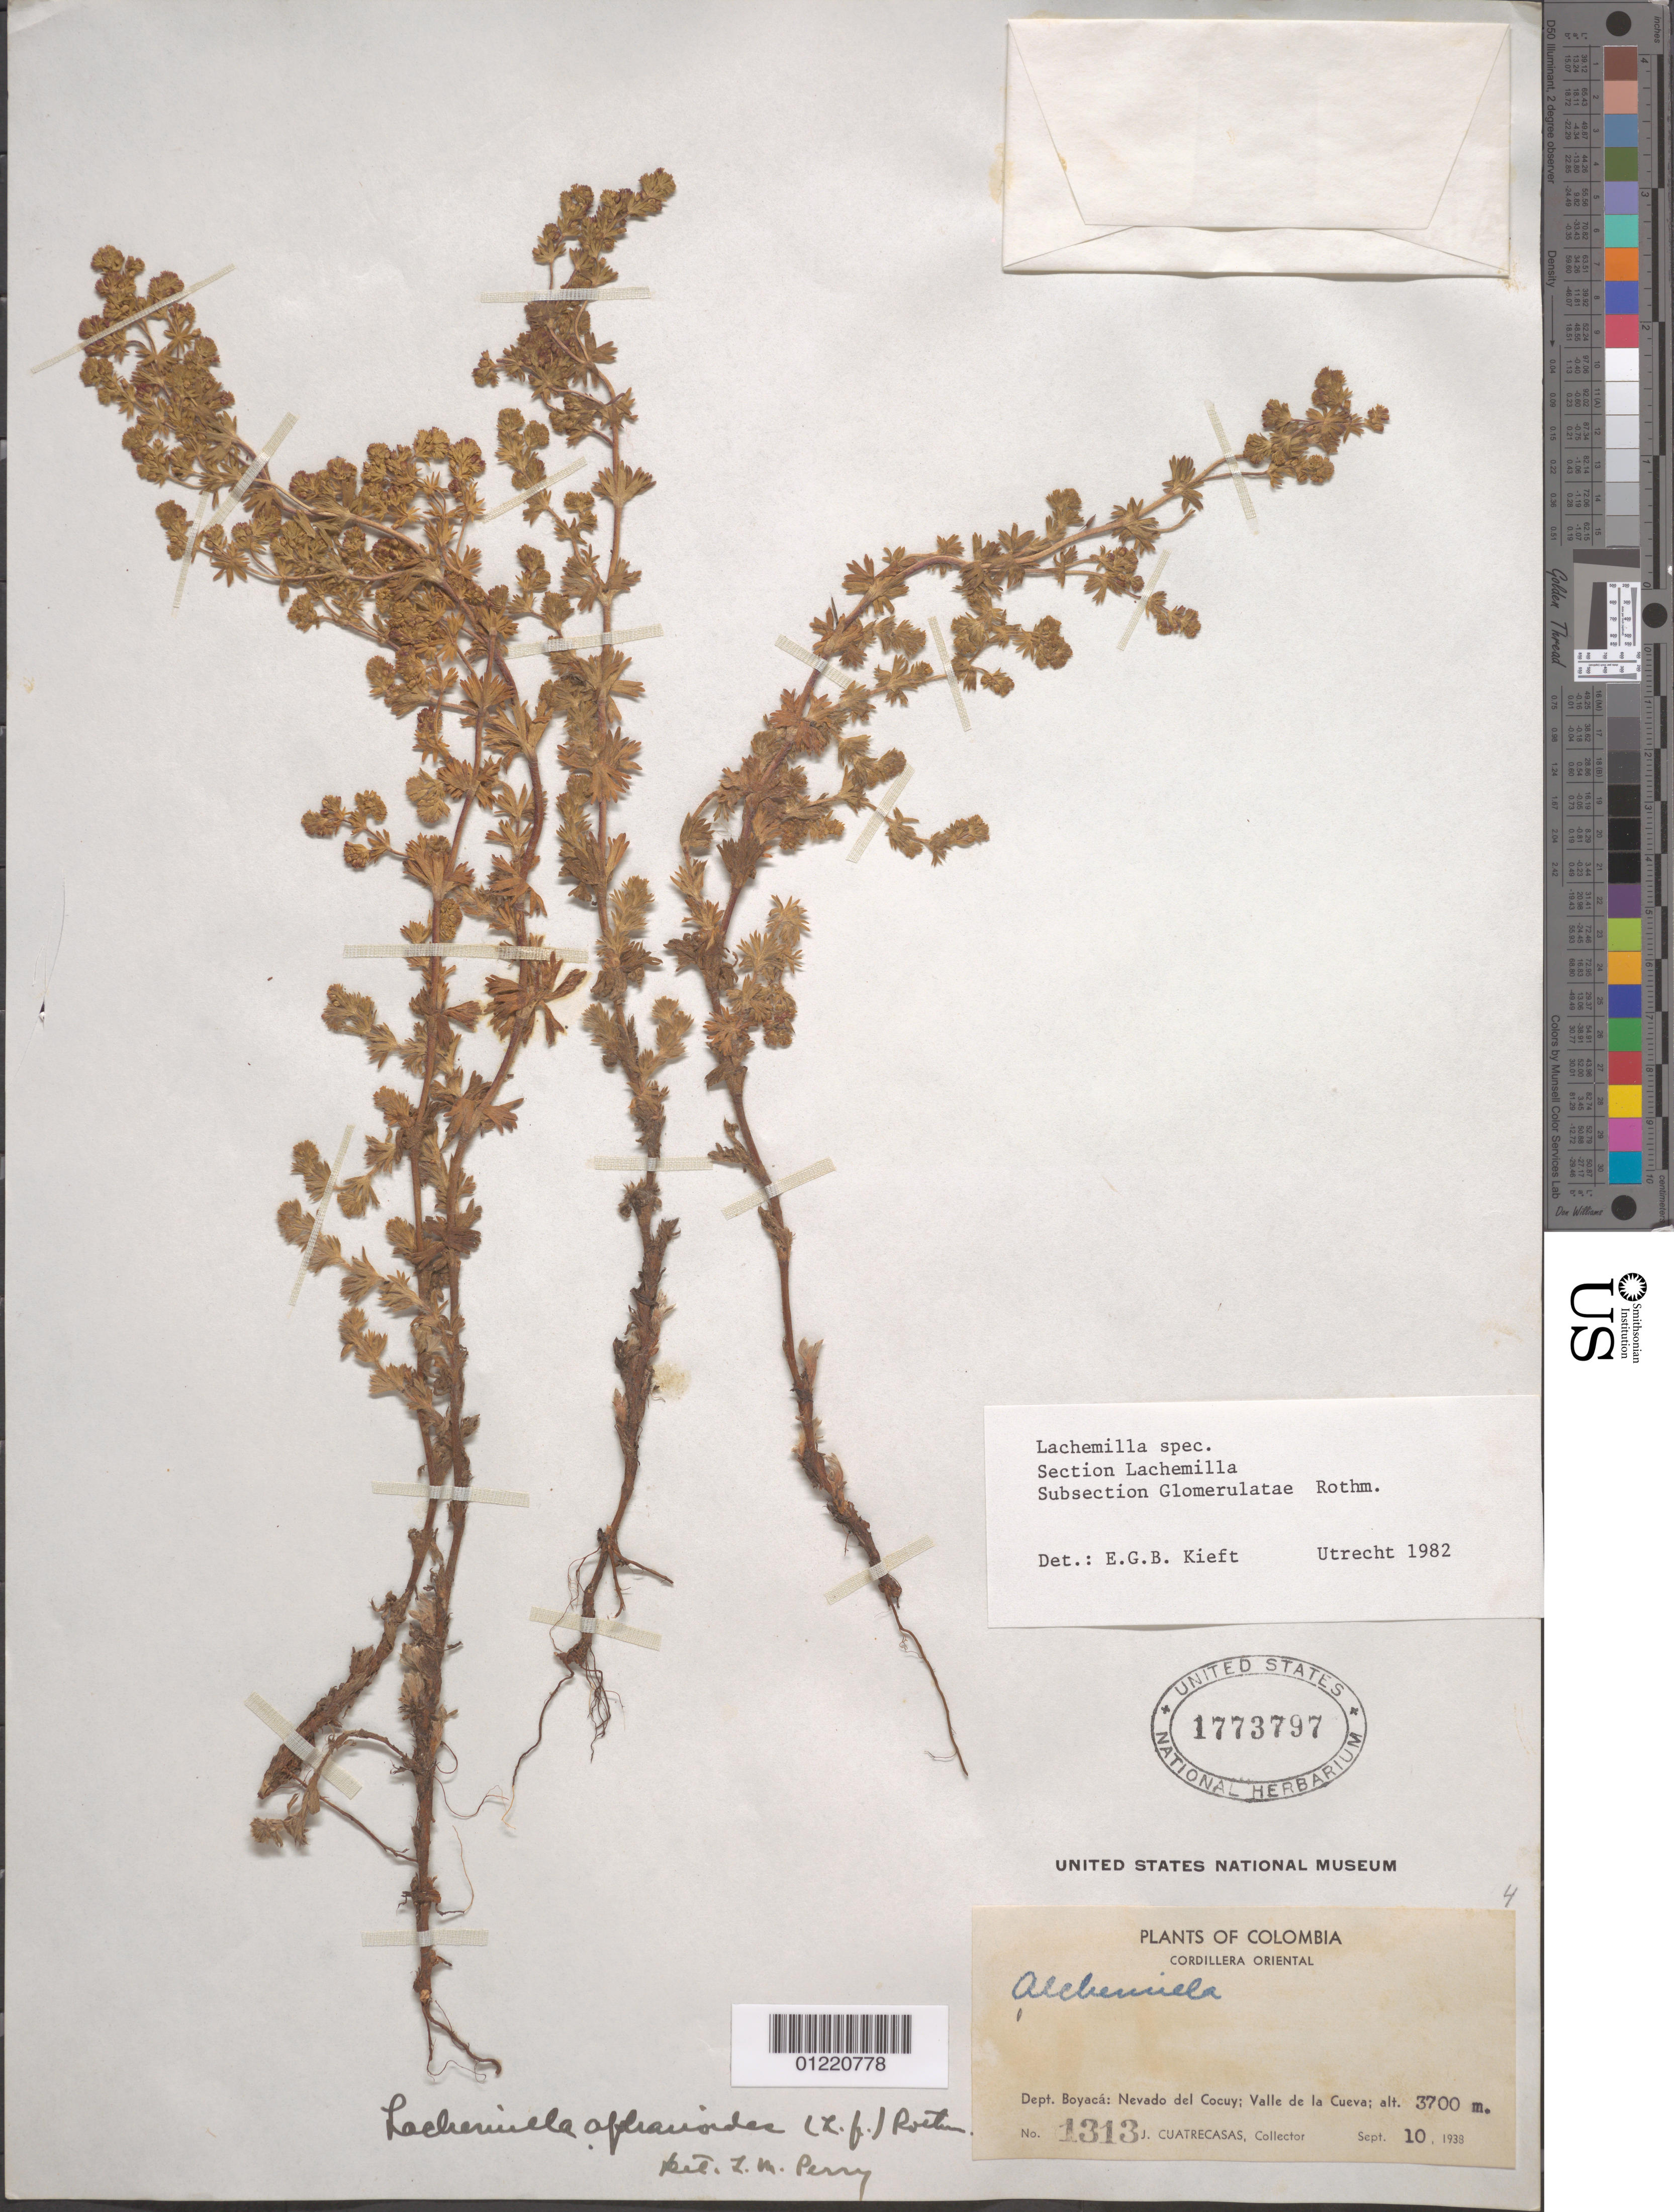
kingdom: Plantae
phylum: Tracheophyta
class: Magnoliopsida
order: Rosales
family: Rosaceae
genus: Lachemilla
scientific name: Lachemilla sp.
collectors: J. Cuatrecasas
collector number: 1313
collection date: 1938-09-10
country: Colombia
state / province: Boyacá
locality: Nevado del Cocuy; Valle de la Cueva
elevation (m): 3700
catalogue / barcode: US 1773797